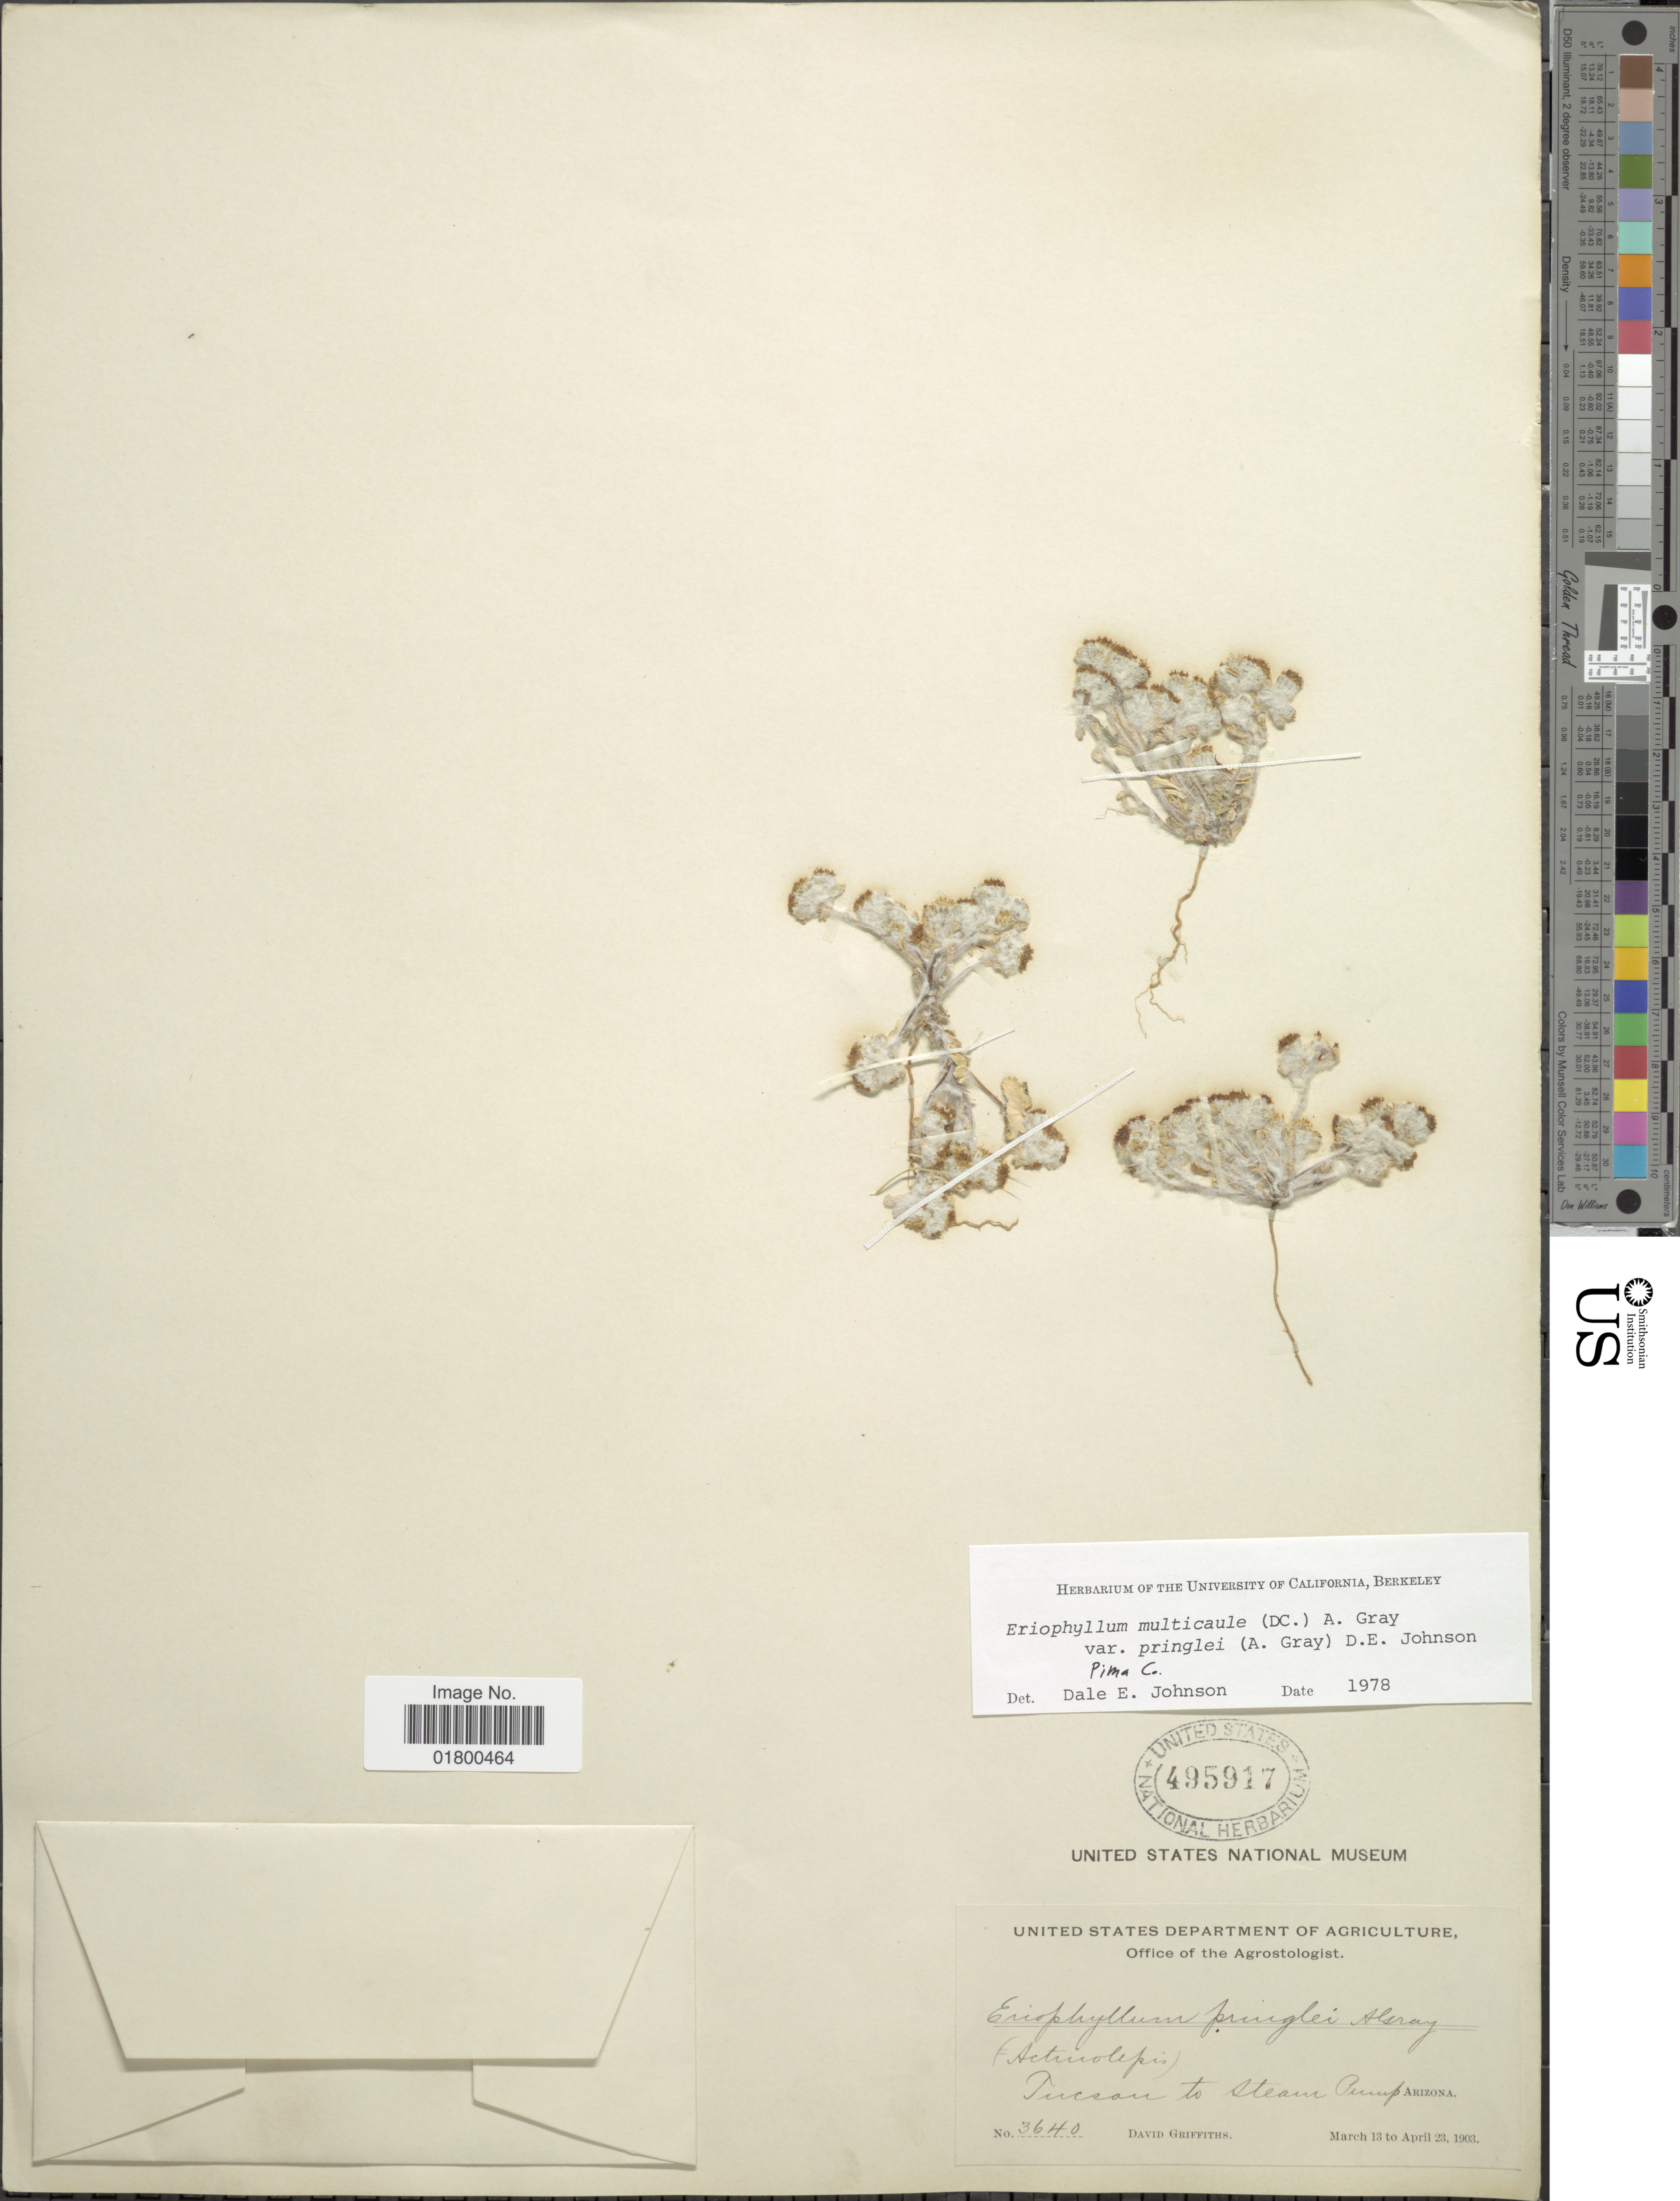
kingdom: Plantae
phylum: Tracheophyta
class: Magnoliopsida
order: Asterales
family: Asteraceae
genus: Eriophyllum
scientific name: Eriophyllum multicaule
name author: (DC.) A. Gray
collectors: D. Griffiths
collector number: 3640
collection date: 1903-03-13/1903-04-23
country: United States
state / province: Arizona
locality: Tucson to steam Pump, Arizona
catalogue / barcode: US 495917